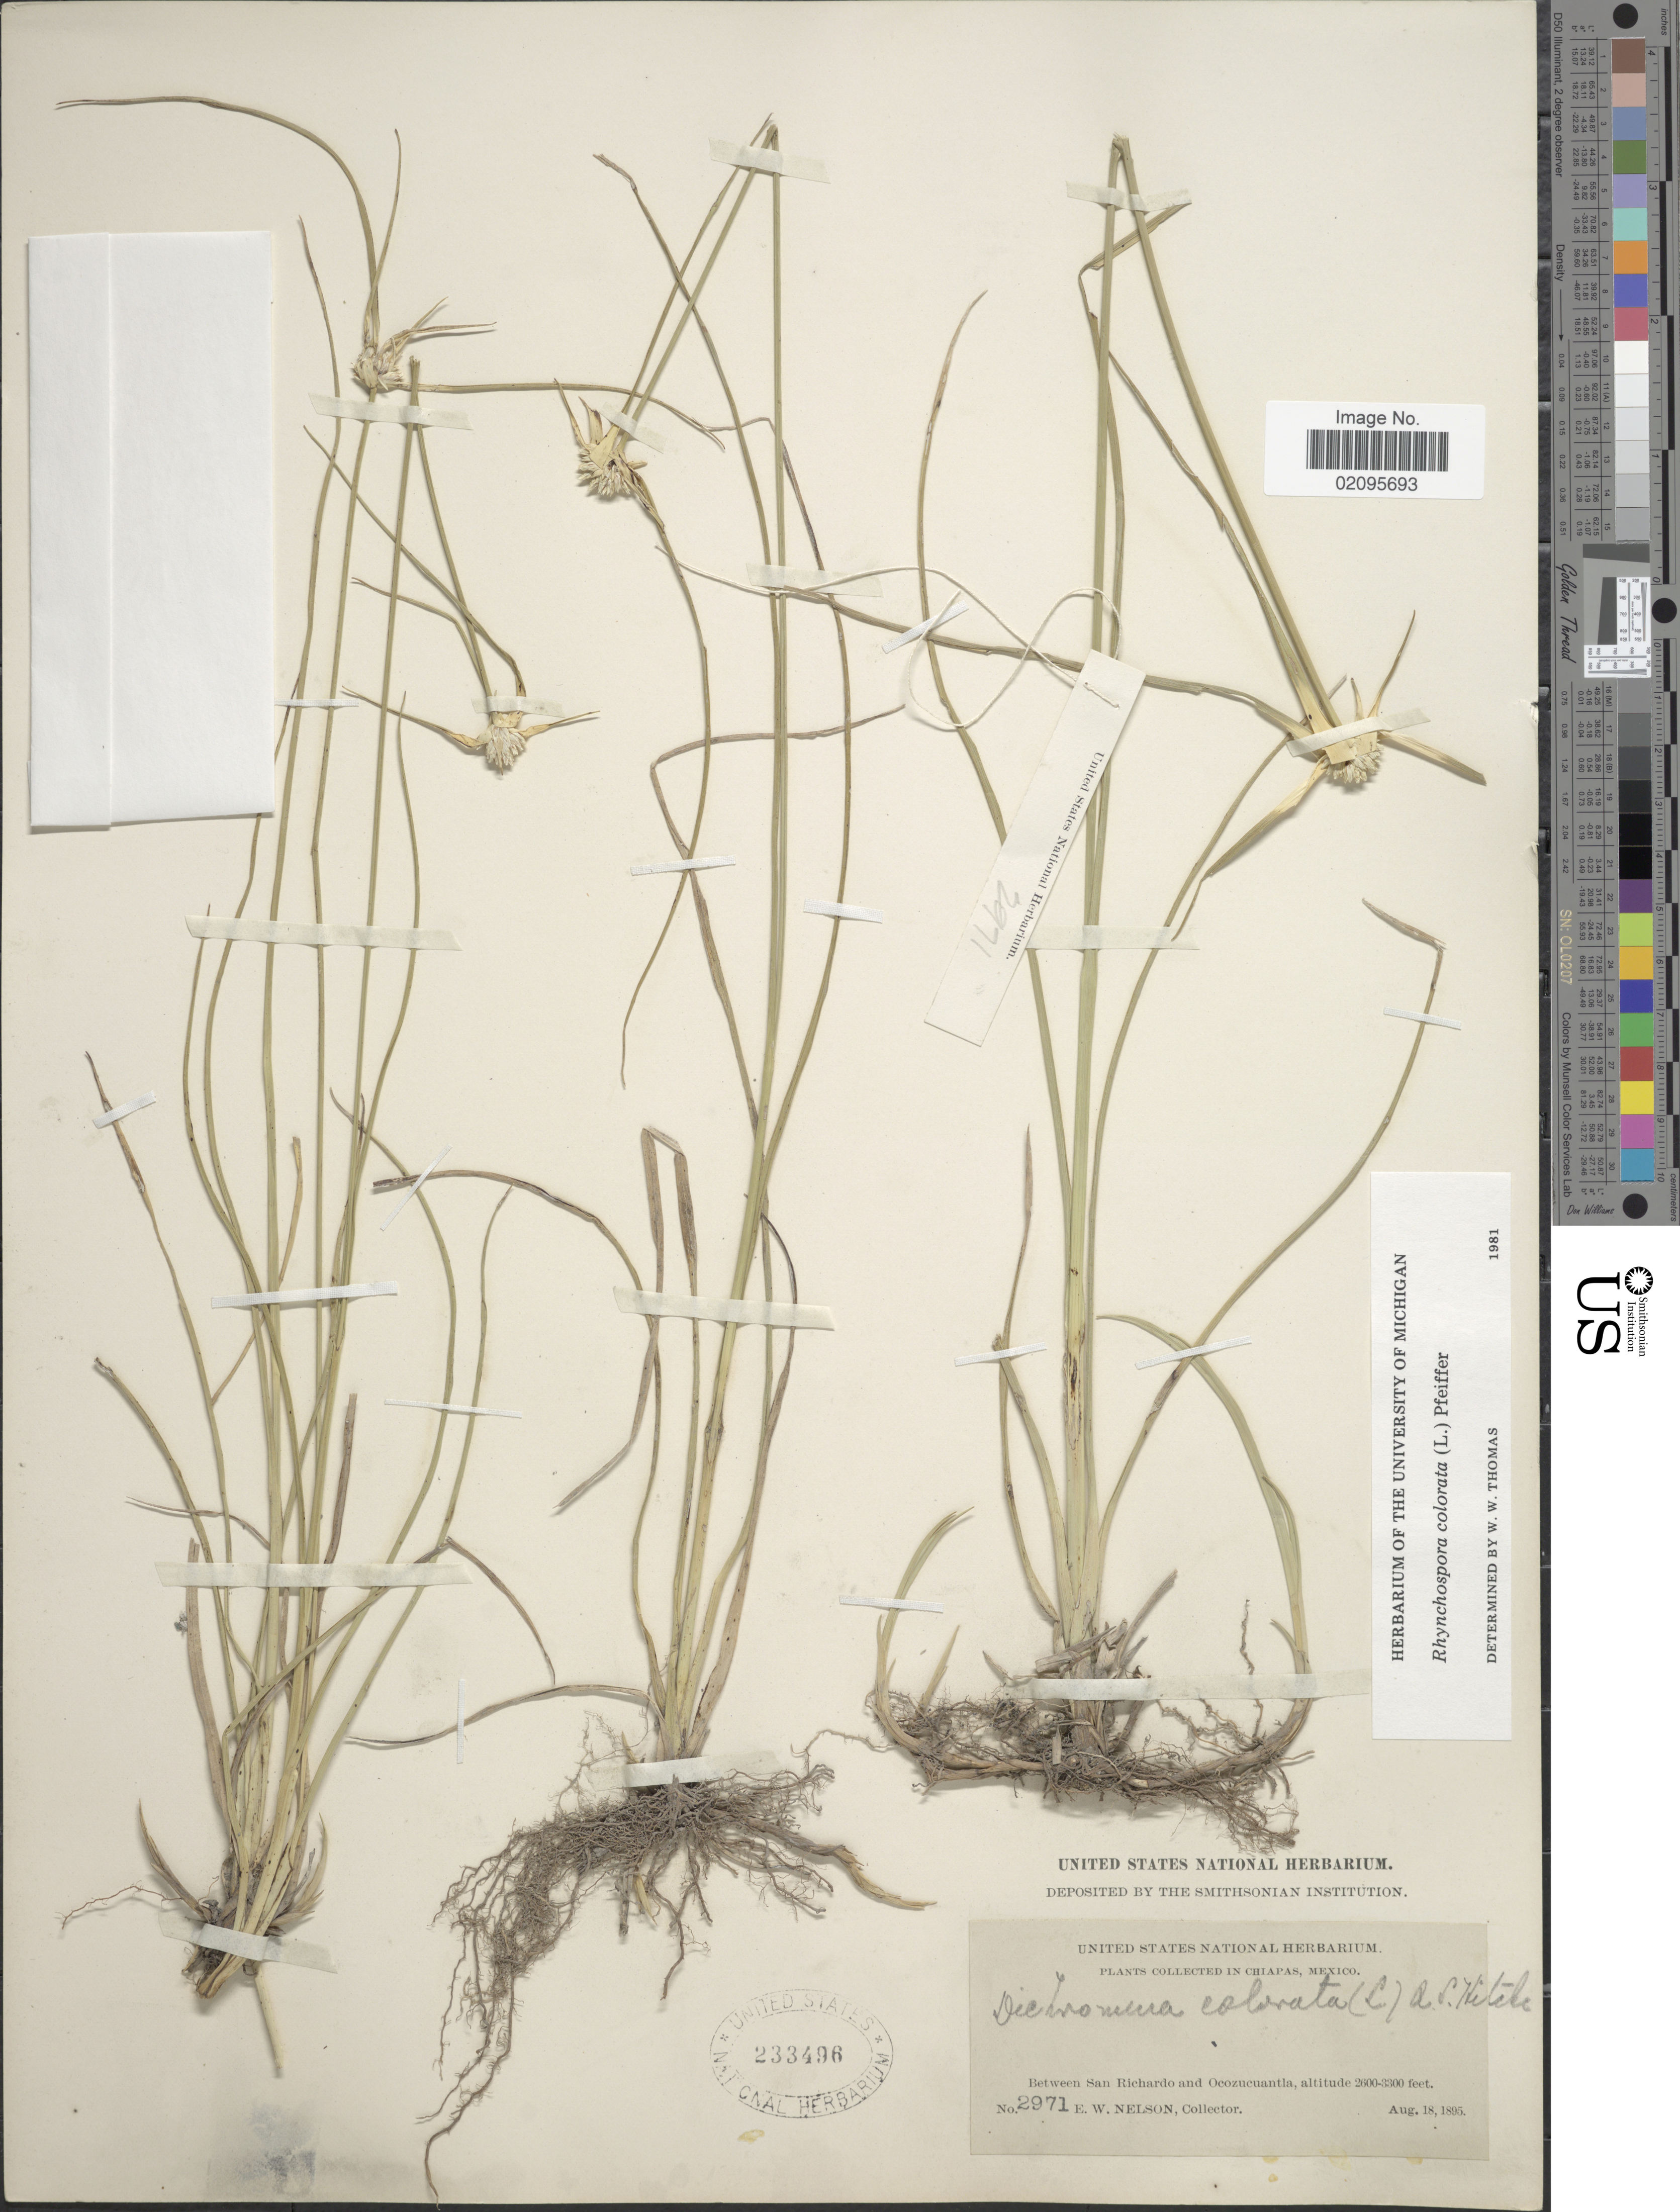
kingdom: Plantae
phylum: Tracheophyta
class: Liliopsida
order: Poales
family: Cyperaceae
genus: Rhynchospora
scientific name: Rhynchospora colorata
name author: (L.) H. Pfeiff.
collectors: E. W. Nelson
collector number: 2971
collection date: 1895-08-18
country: Mexico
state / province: Chiapas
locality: Between San Richardo and Ocozucuantla.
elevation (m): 792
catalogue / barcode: US 233496